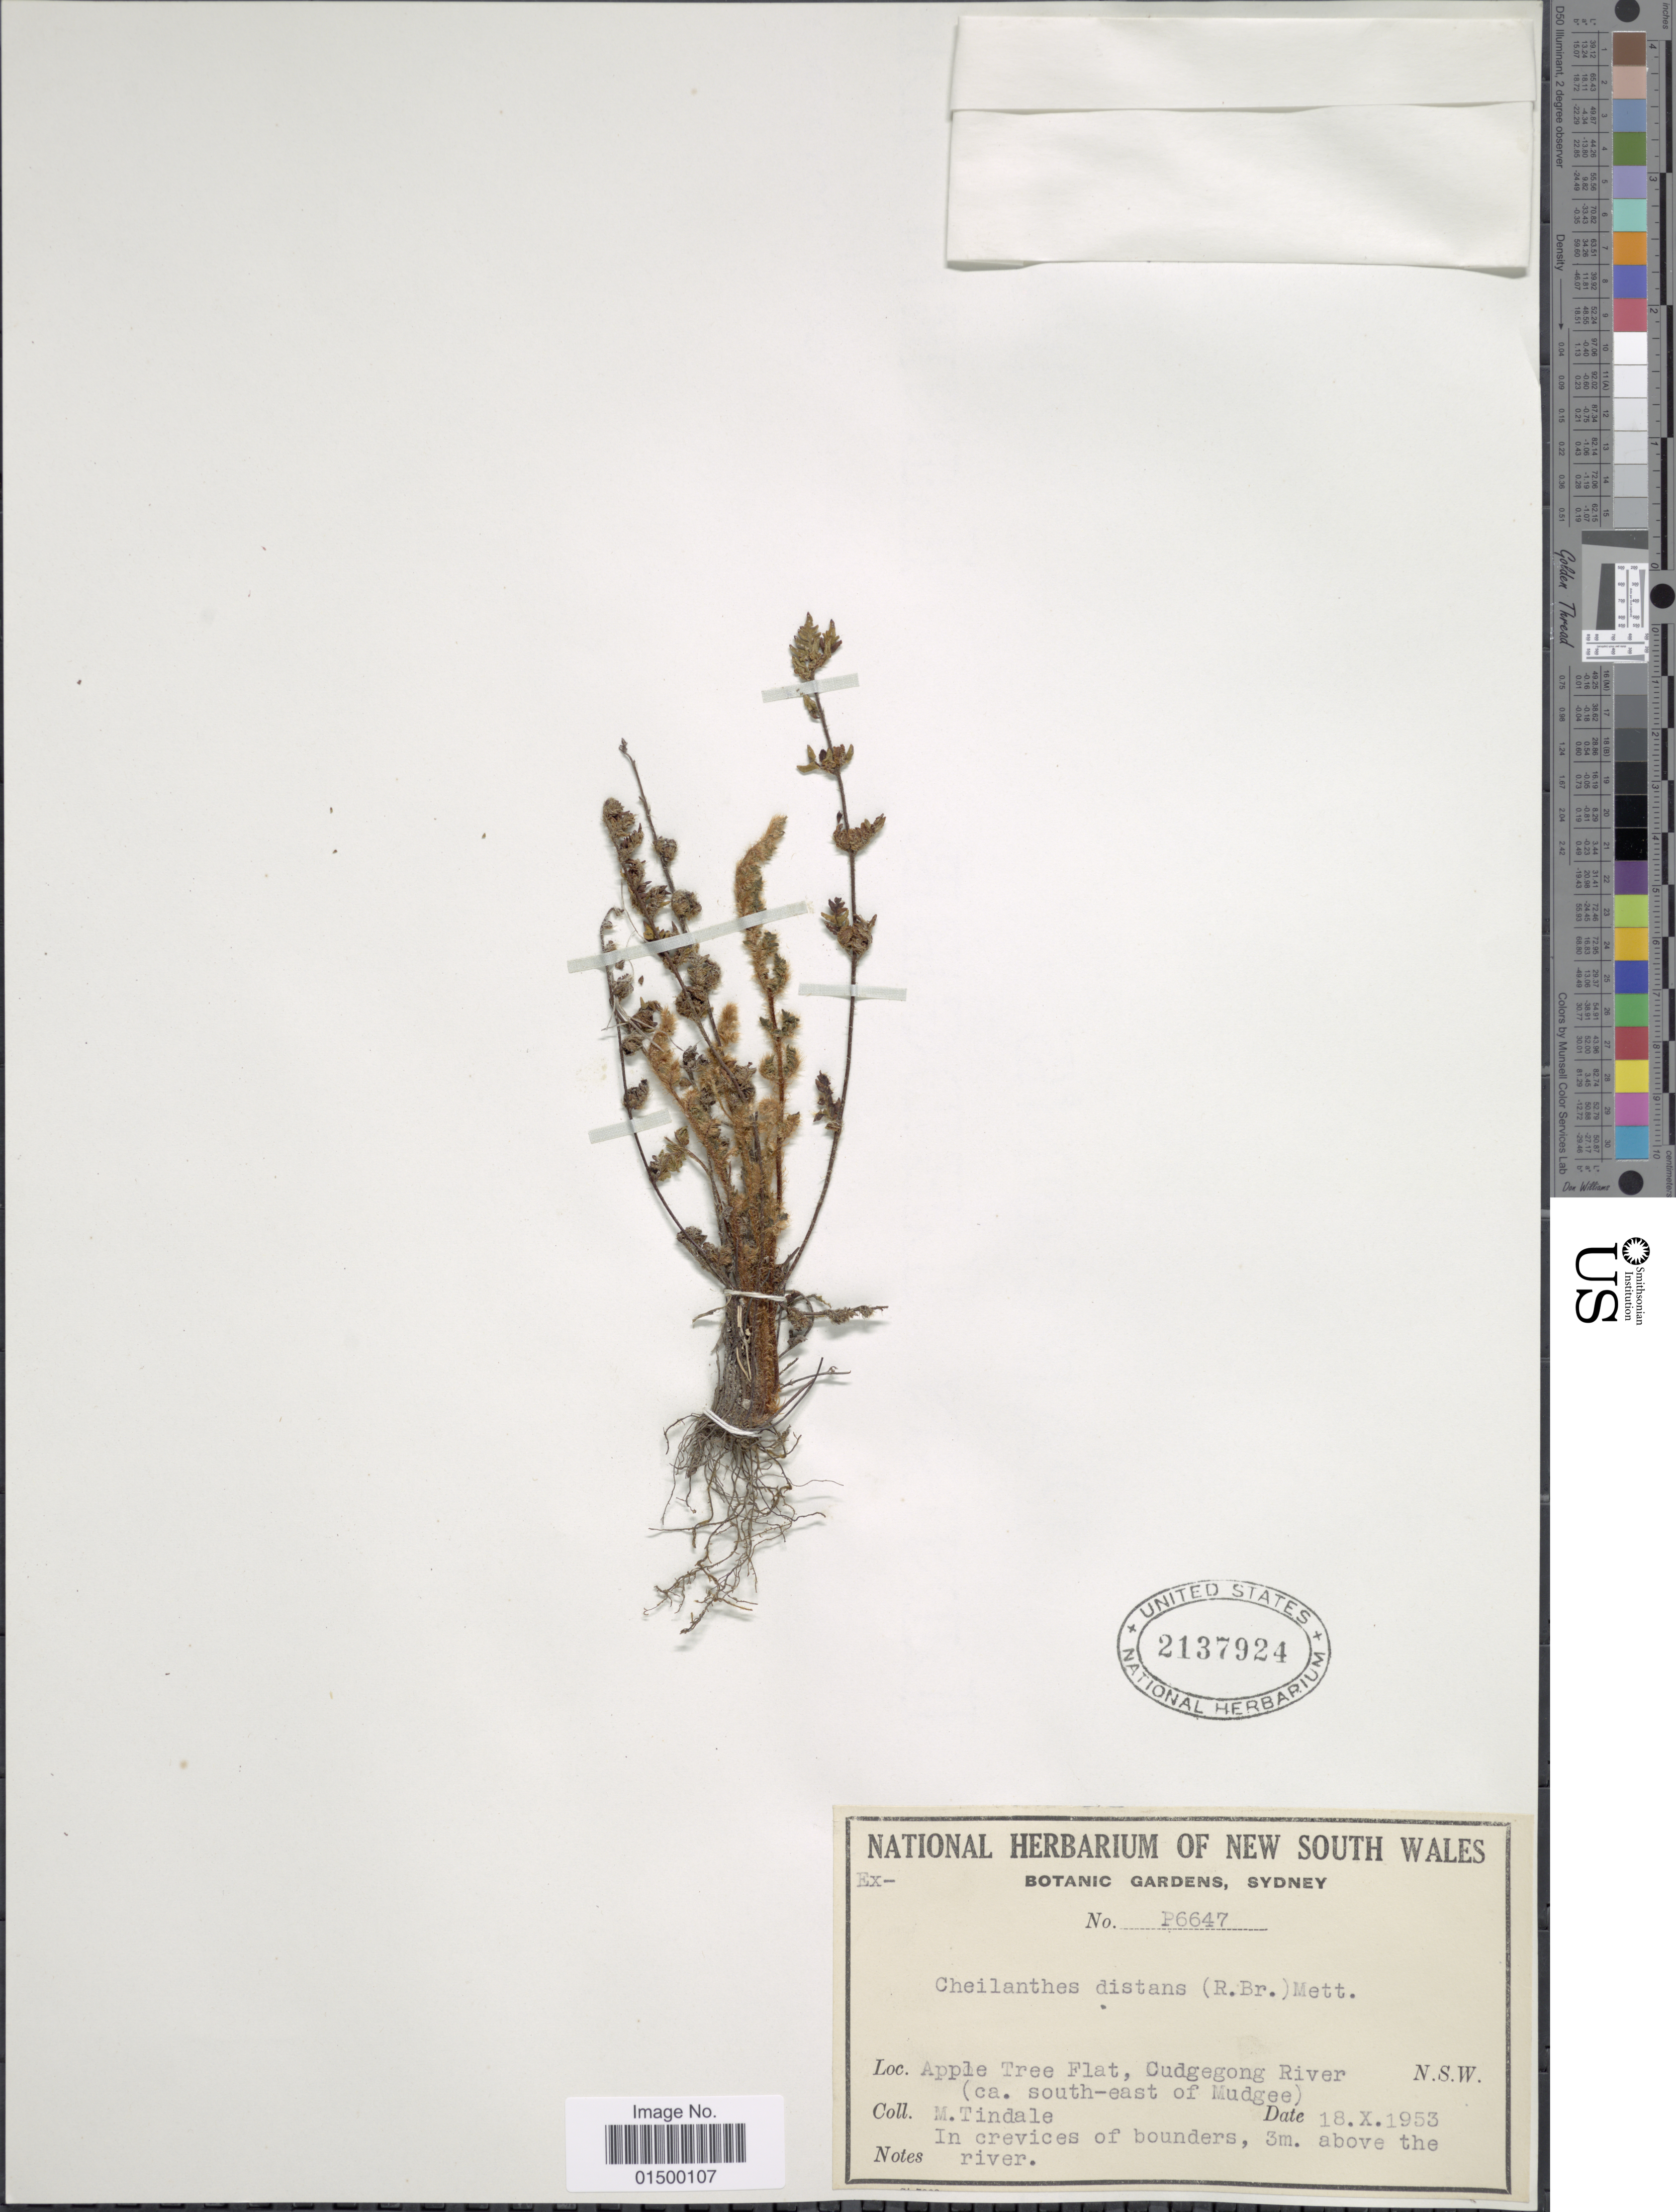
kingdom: Plantae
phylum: Tracheophyta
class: Polypodiopsida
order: Polypodiales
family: Pteridaceae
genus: Cheilanthes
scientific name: Cheilanthes distans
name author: Mett.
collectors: M. D. Tindale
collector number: P6647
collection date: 1953-10-18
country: Australia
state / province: New South Wales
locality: Apple Tree Flat, Cudgegong River( ca. south-east of Mudgee), in crevices of bounders, 3m. above the river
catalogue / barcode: US 2137924